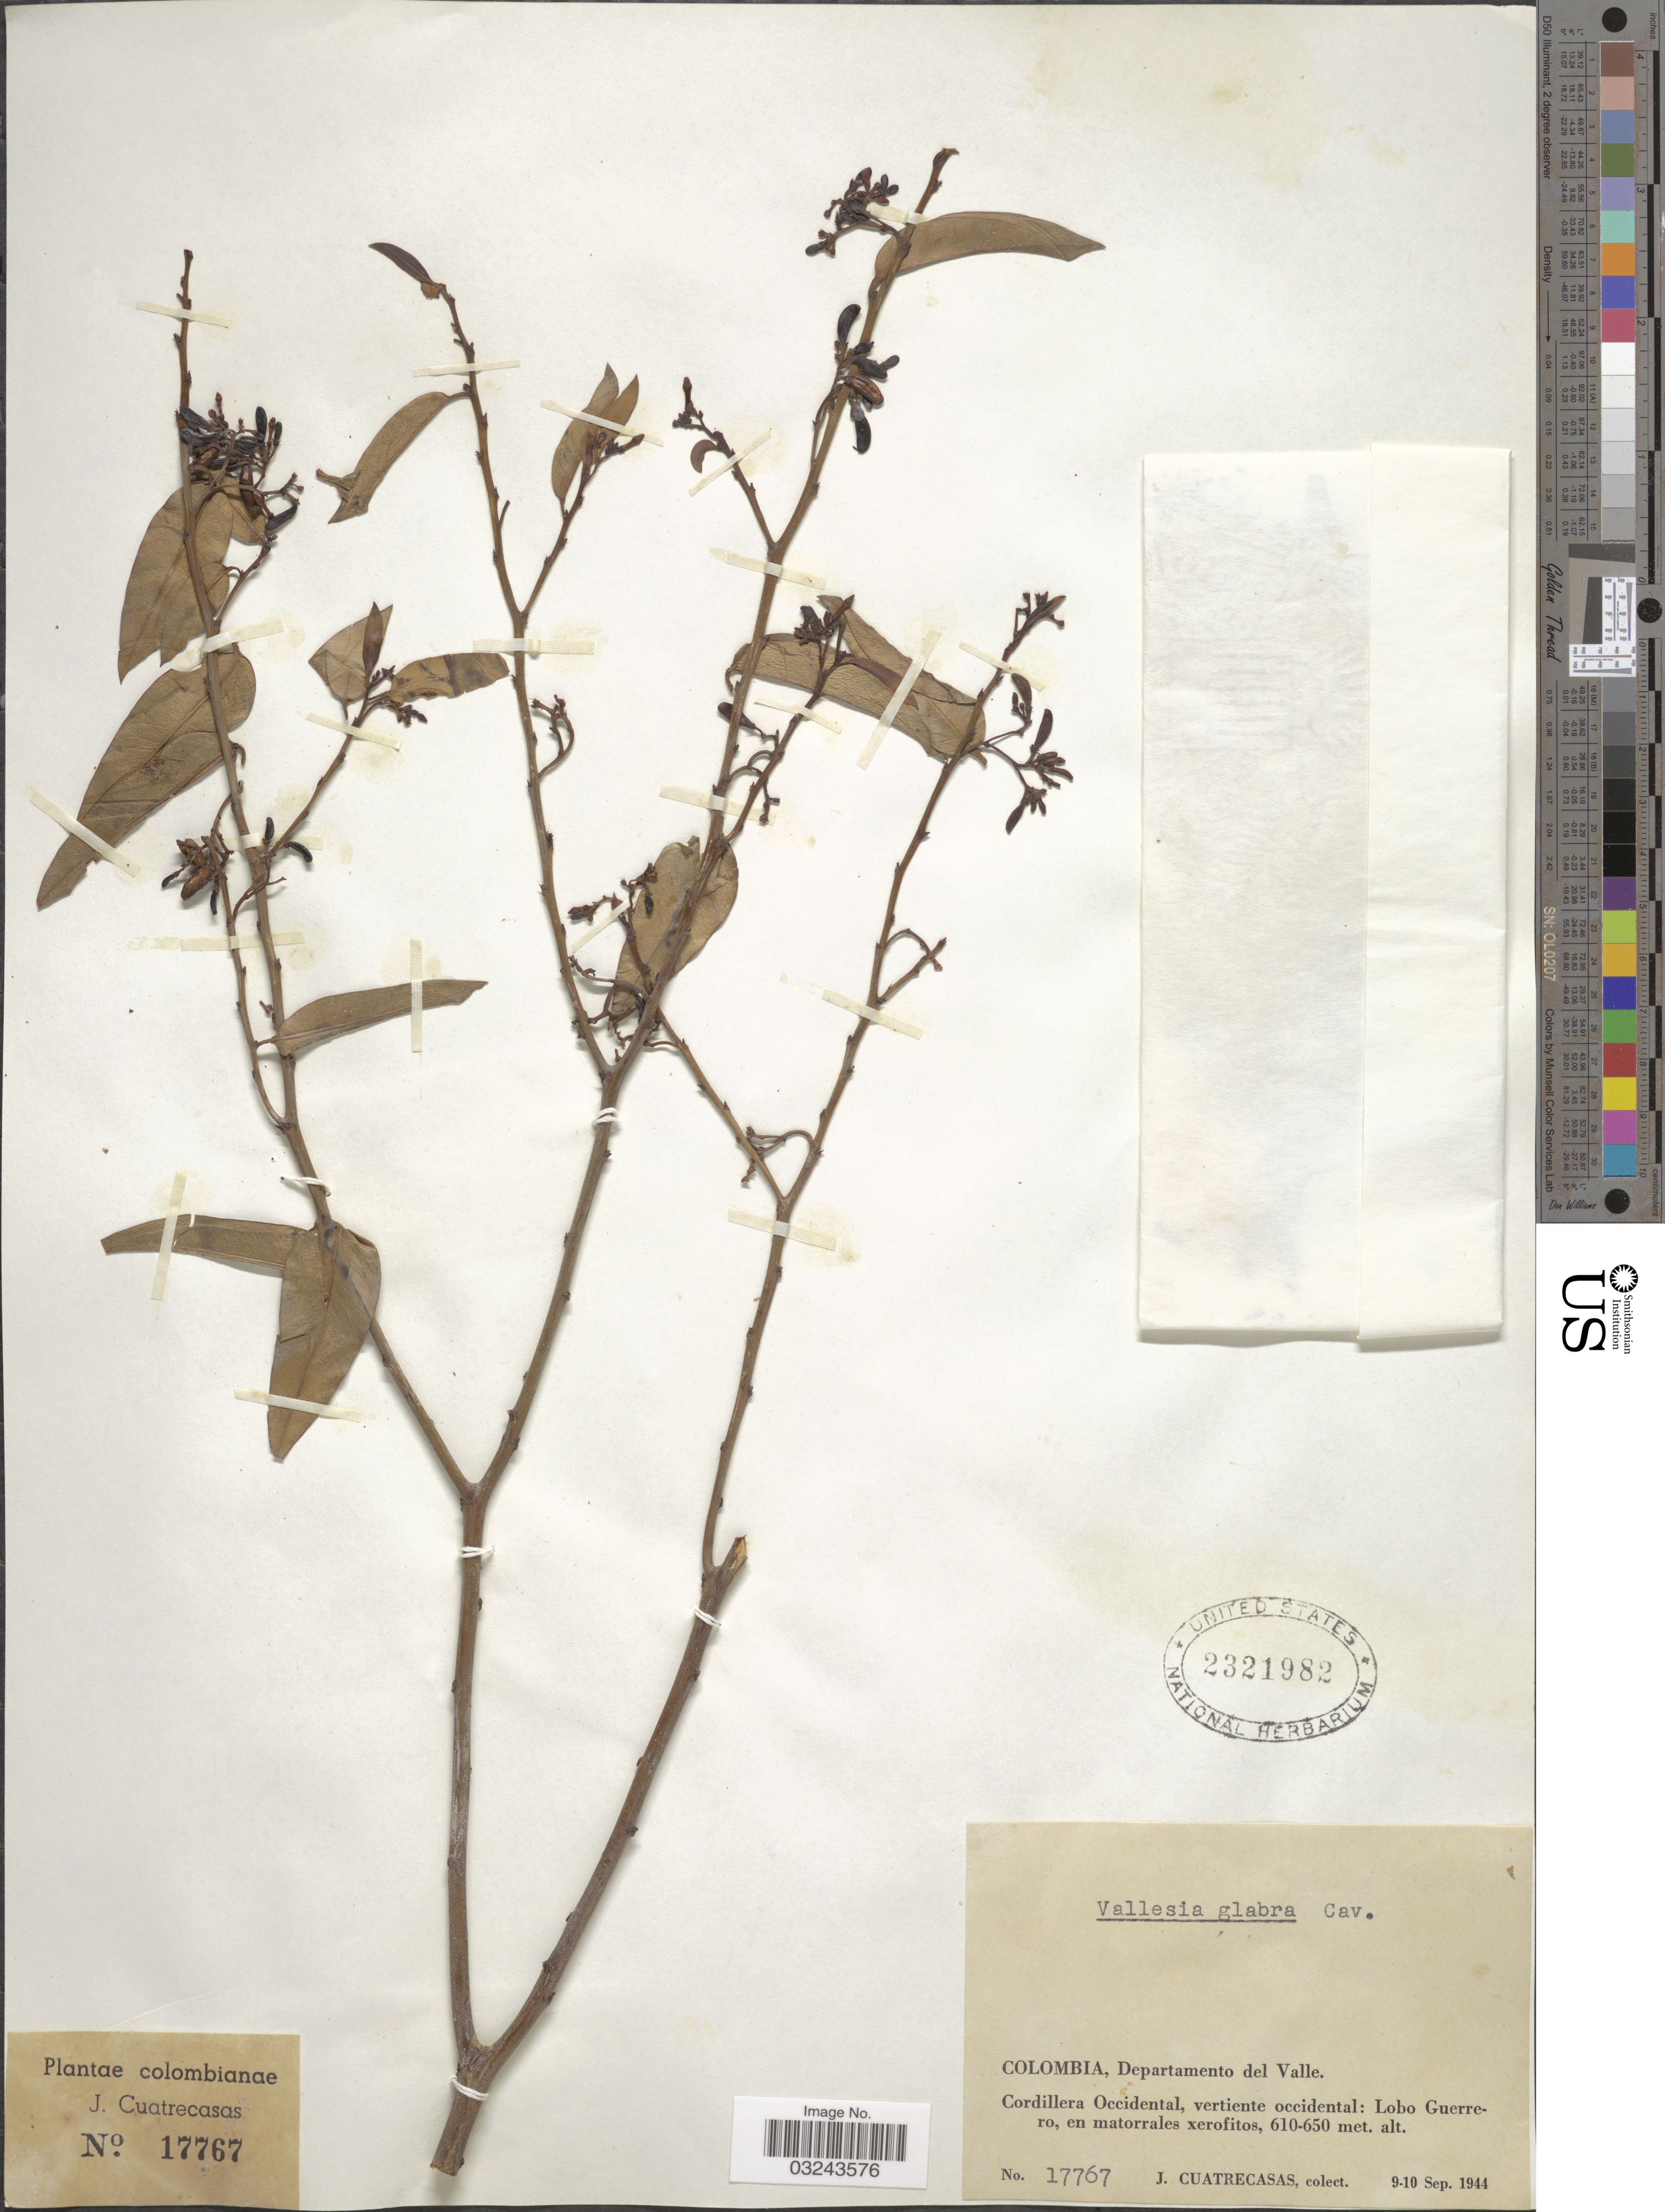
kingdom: Plantae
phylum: Tracheophyta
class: Magnoliopsida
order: Gentianales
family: Apocynaceae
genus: Vallesia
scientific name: Vallesia glabra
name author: (Cav.) Link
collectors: J. Cuatrecasas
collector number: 17767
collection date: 1944-09-09/1944-09-10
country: Colombia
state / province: Valle del Cauca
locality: Departamento del Valle, Cordillera Occidental, vertiente occidental: Lobo Guerrero, en matorrales xerofitos.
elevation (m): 610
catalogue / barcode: US 2321982